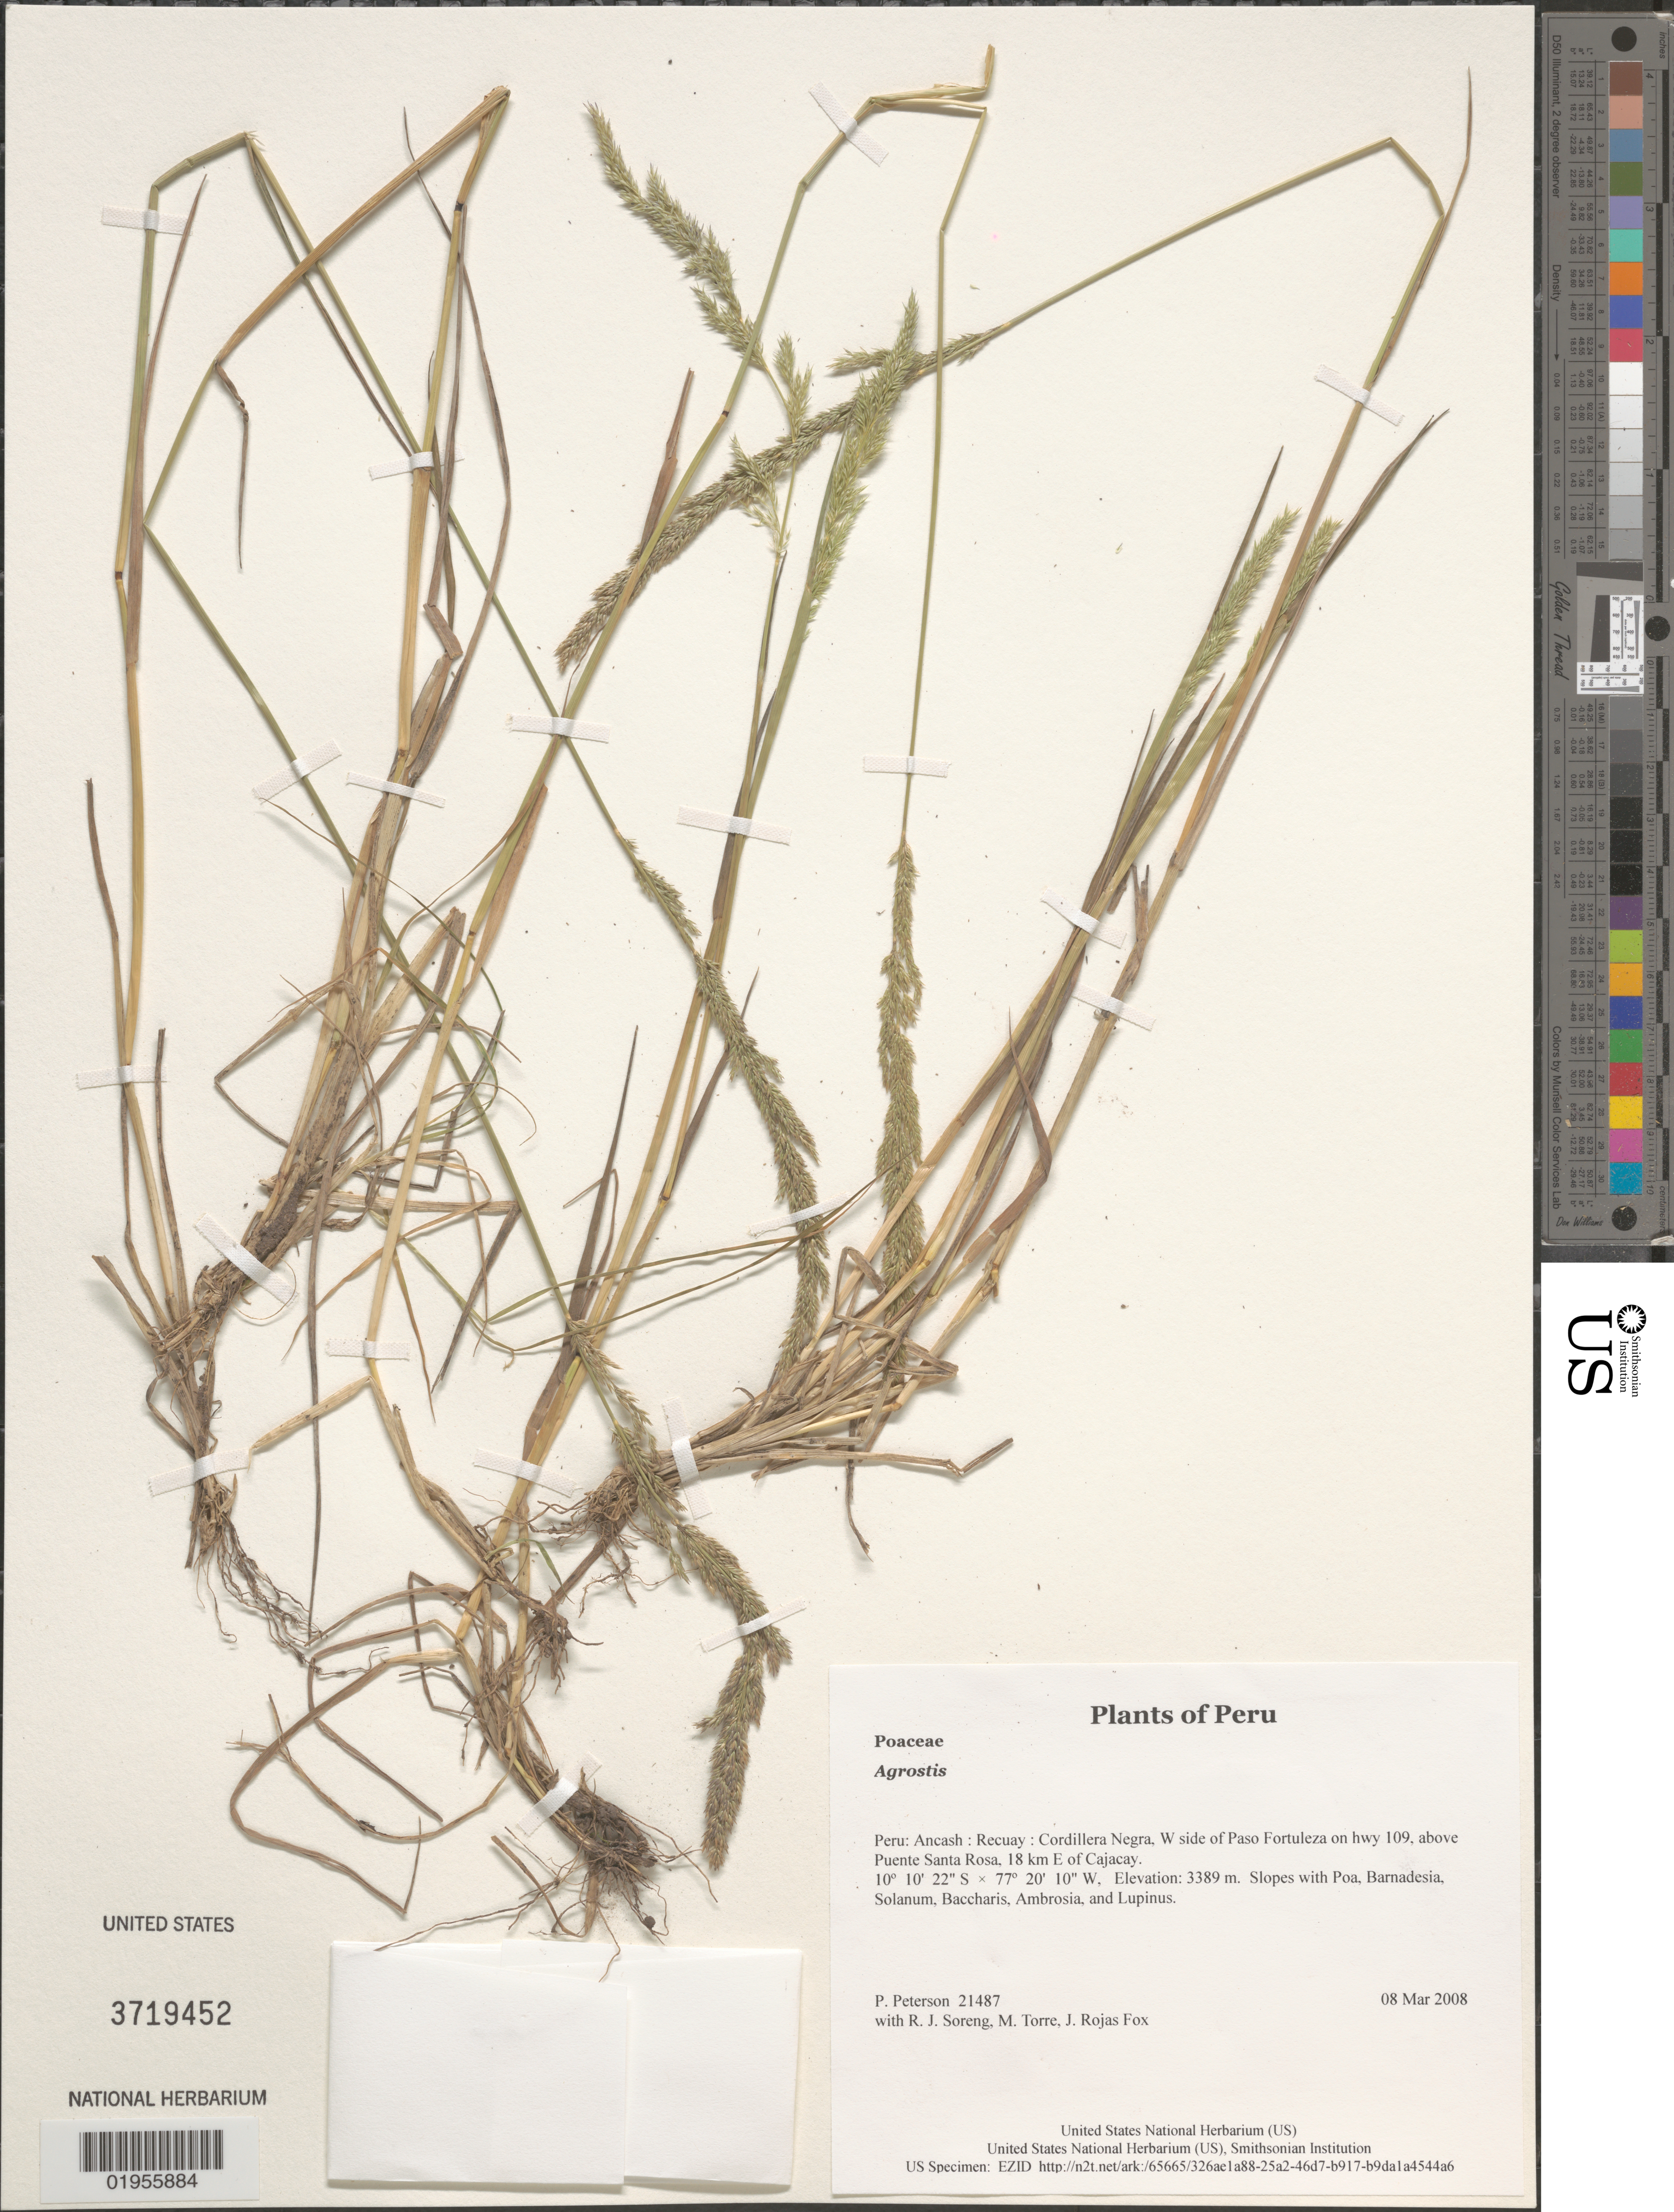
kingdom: Plantae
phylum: Tracheophyta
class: Liliopsida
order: Poales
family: Poaceae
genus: Agrostis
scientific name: Agrostis sp.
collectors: P. M. Peterson, R. J. Soreng, M. Torre & J. Rojas Fox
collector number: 21487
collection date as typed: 08 Mar 2008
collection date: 2008-03-08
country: Peru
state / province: Ancash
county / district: Recuay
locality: Cordillera Negra, W side of Paso Fortuleza on hwy 109, above Puente Santa Rosa, 18 km E of Cajacay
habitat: Slopes with Poa, Barnadesia, Solanum, Baccharis, Ambrosia, and Lupinus.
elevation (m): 3389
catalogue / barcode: US 3719452